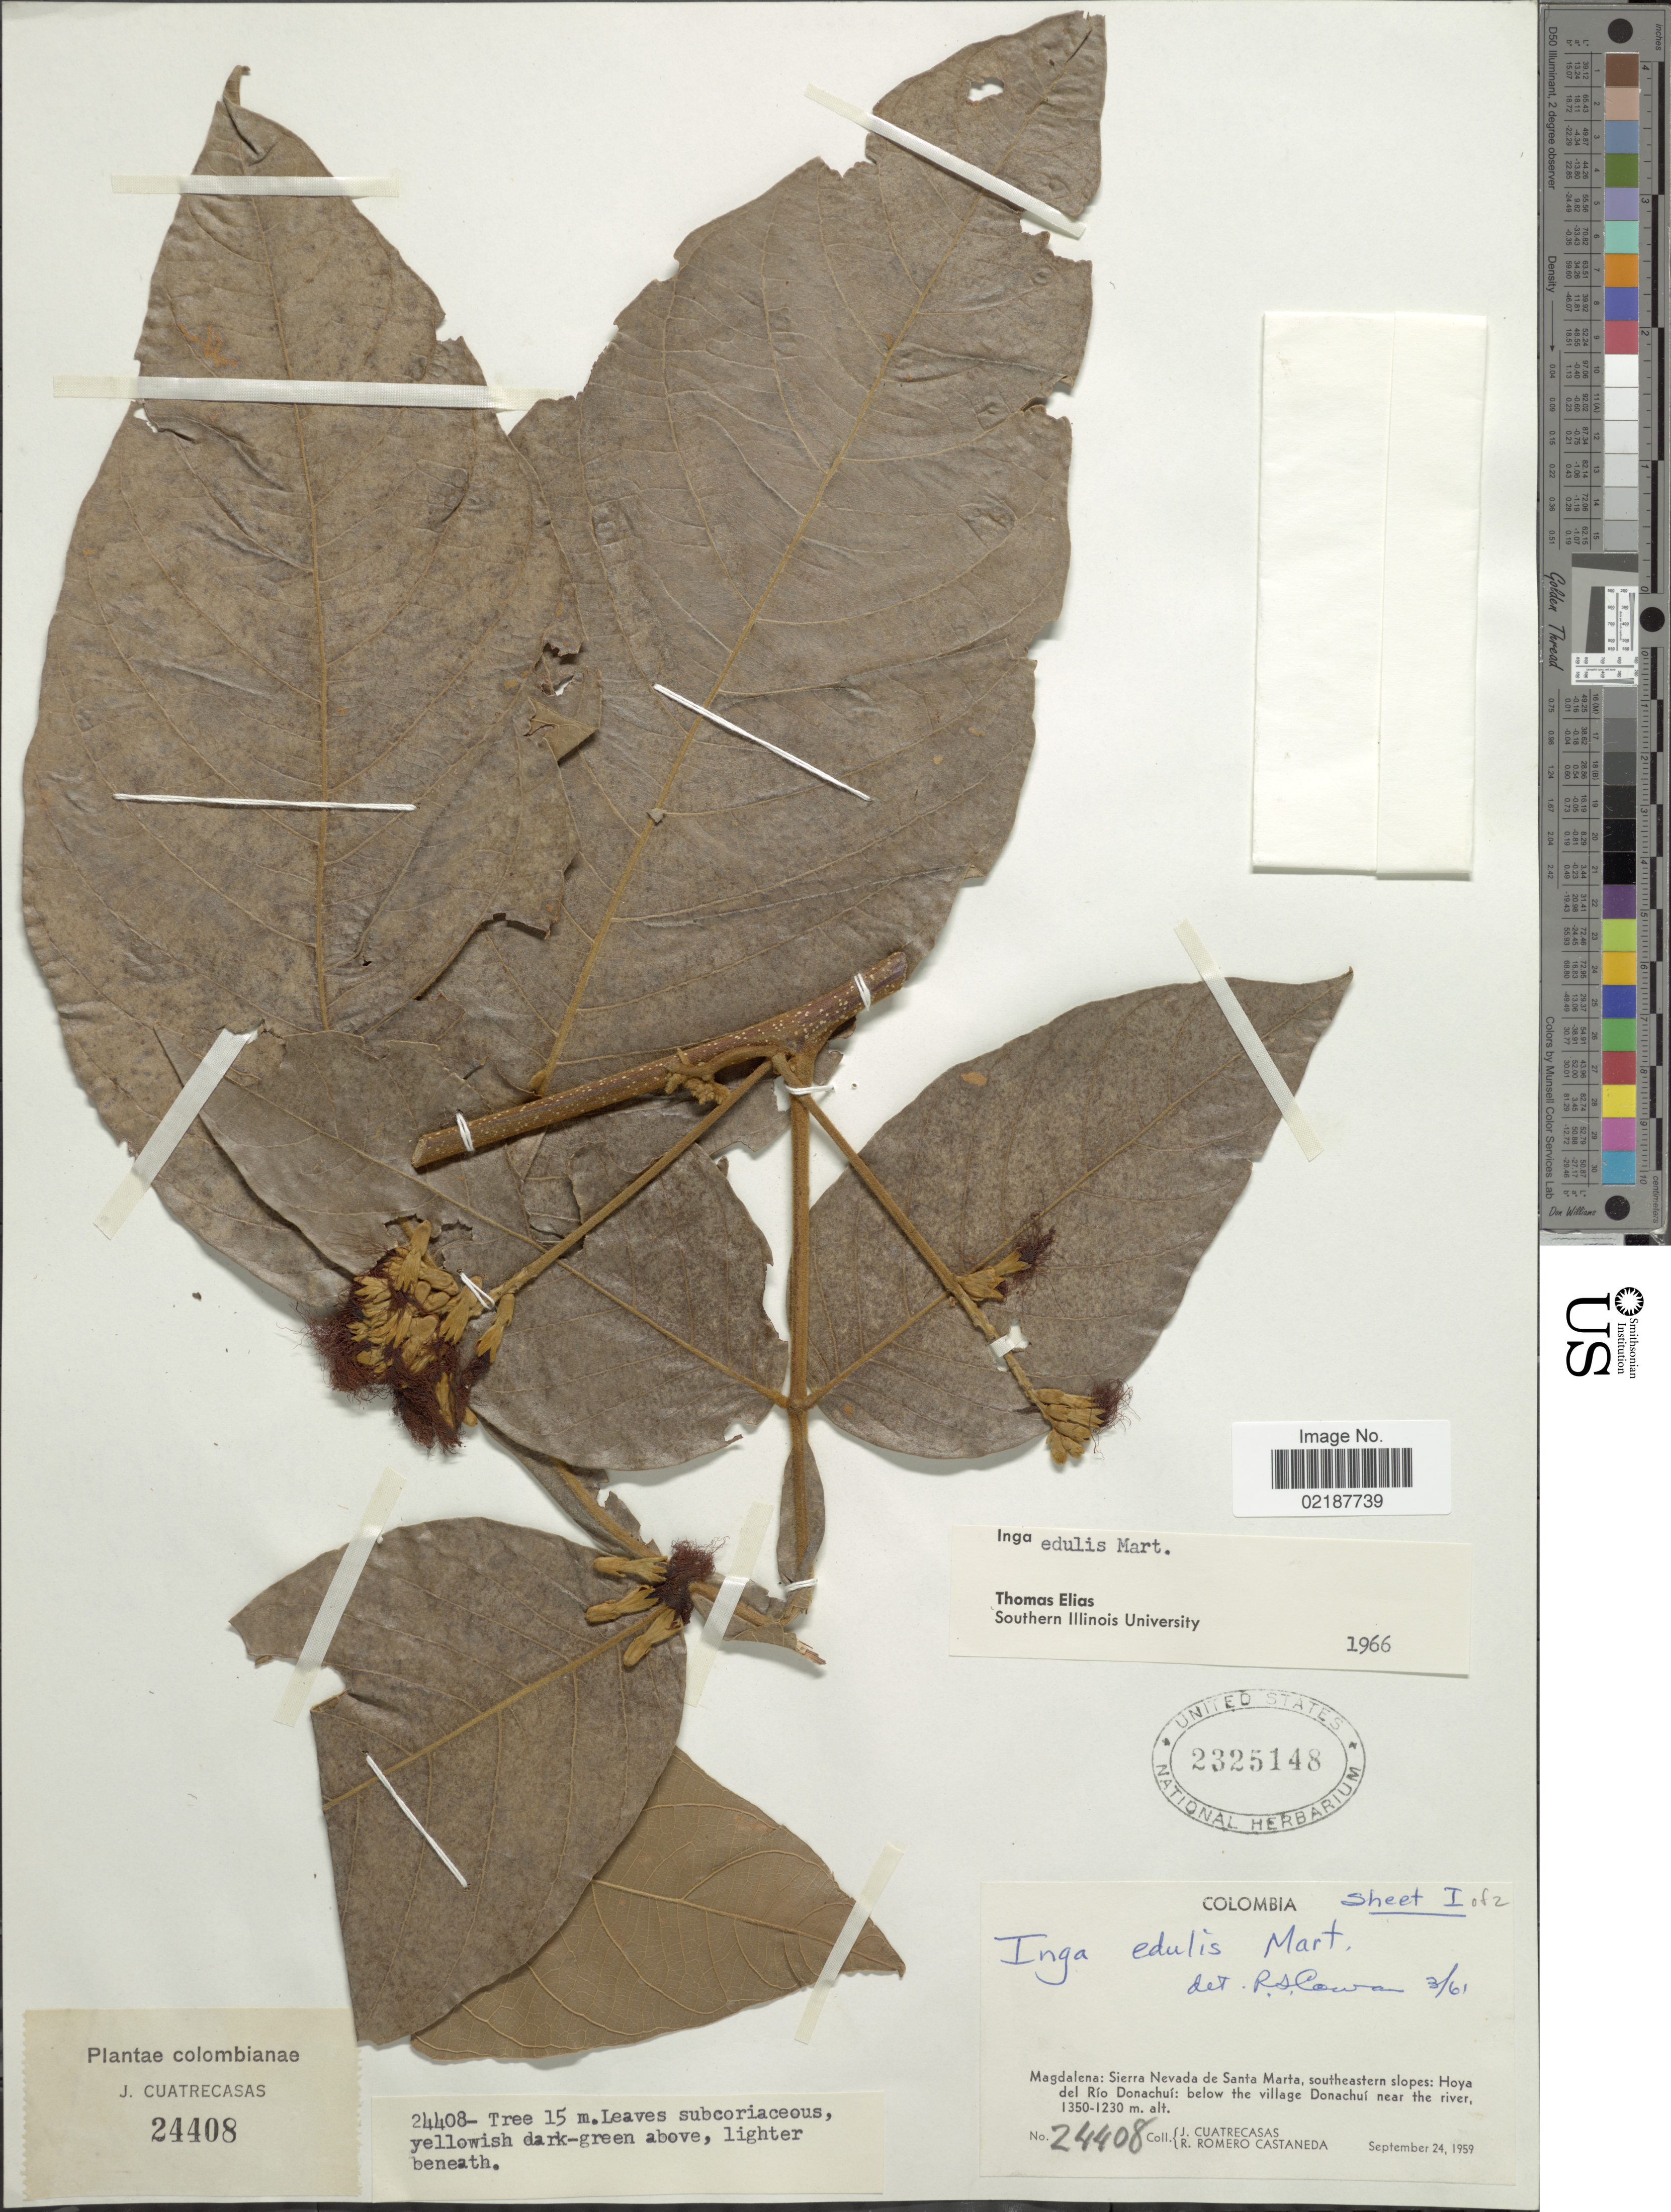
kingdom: Plantae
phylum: Tracheophyta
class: Magnoliopsida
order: Fabales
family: Fabaceae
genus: Inga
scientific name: Inga edulis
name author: Mart.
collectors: J. Cuatrecasas & R. Romero Castañeda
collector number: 24408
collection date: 1959-09-24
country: Colombia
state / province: Magdalena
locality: Sierra Nevada de Santa Marta, southeastern slopes: Hoya del Rio Donachui: below the village Donachui near the river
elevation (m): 1230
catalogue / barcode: US 2325148